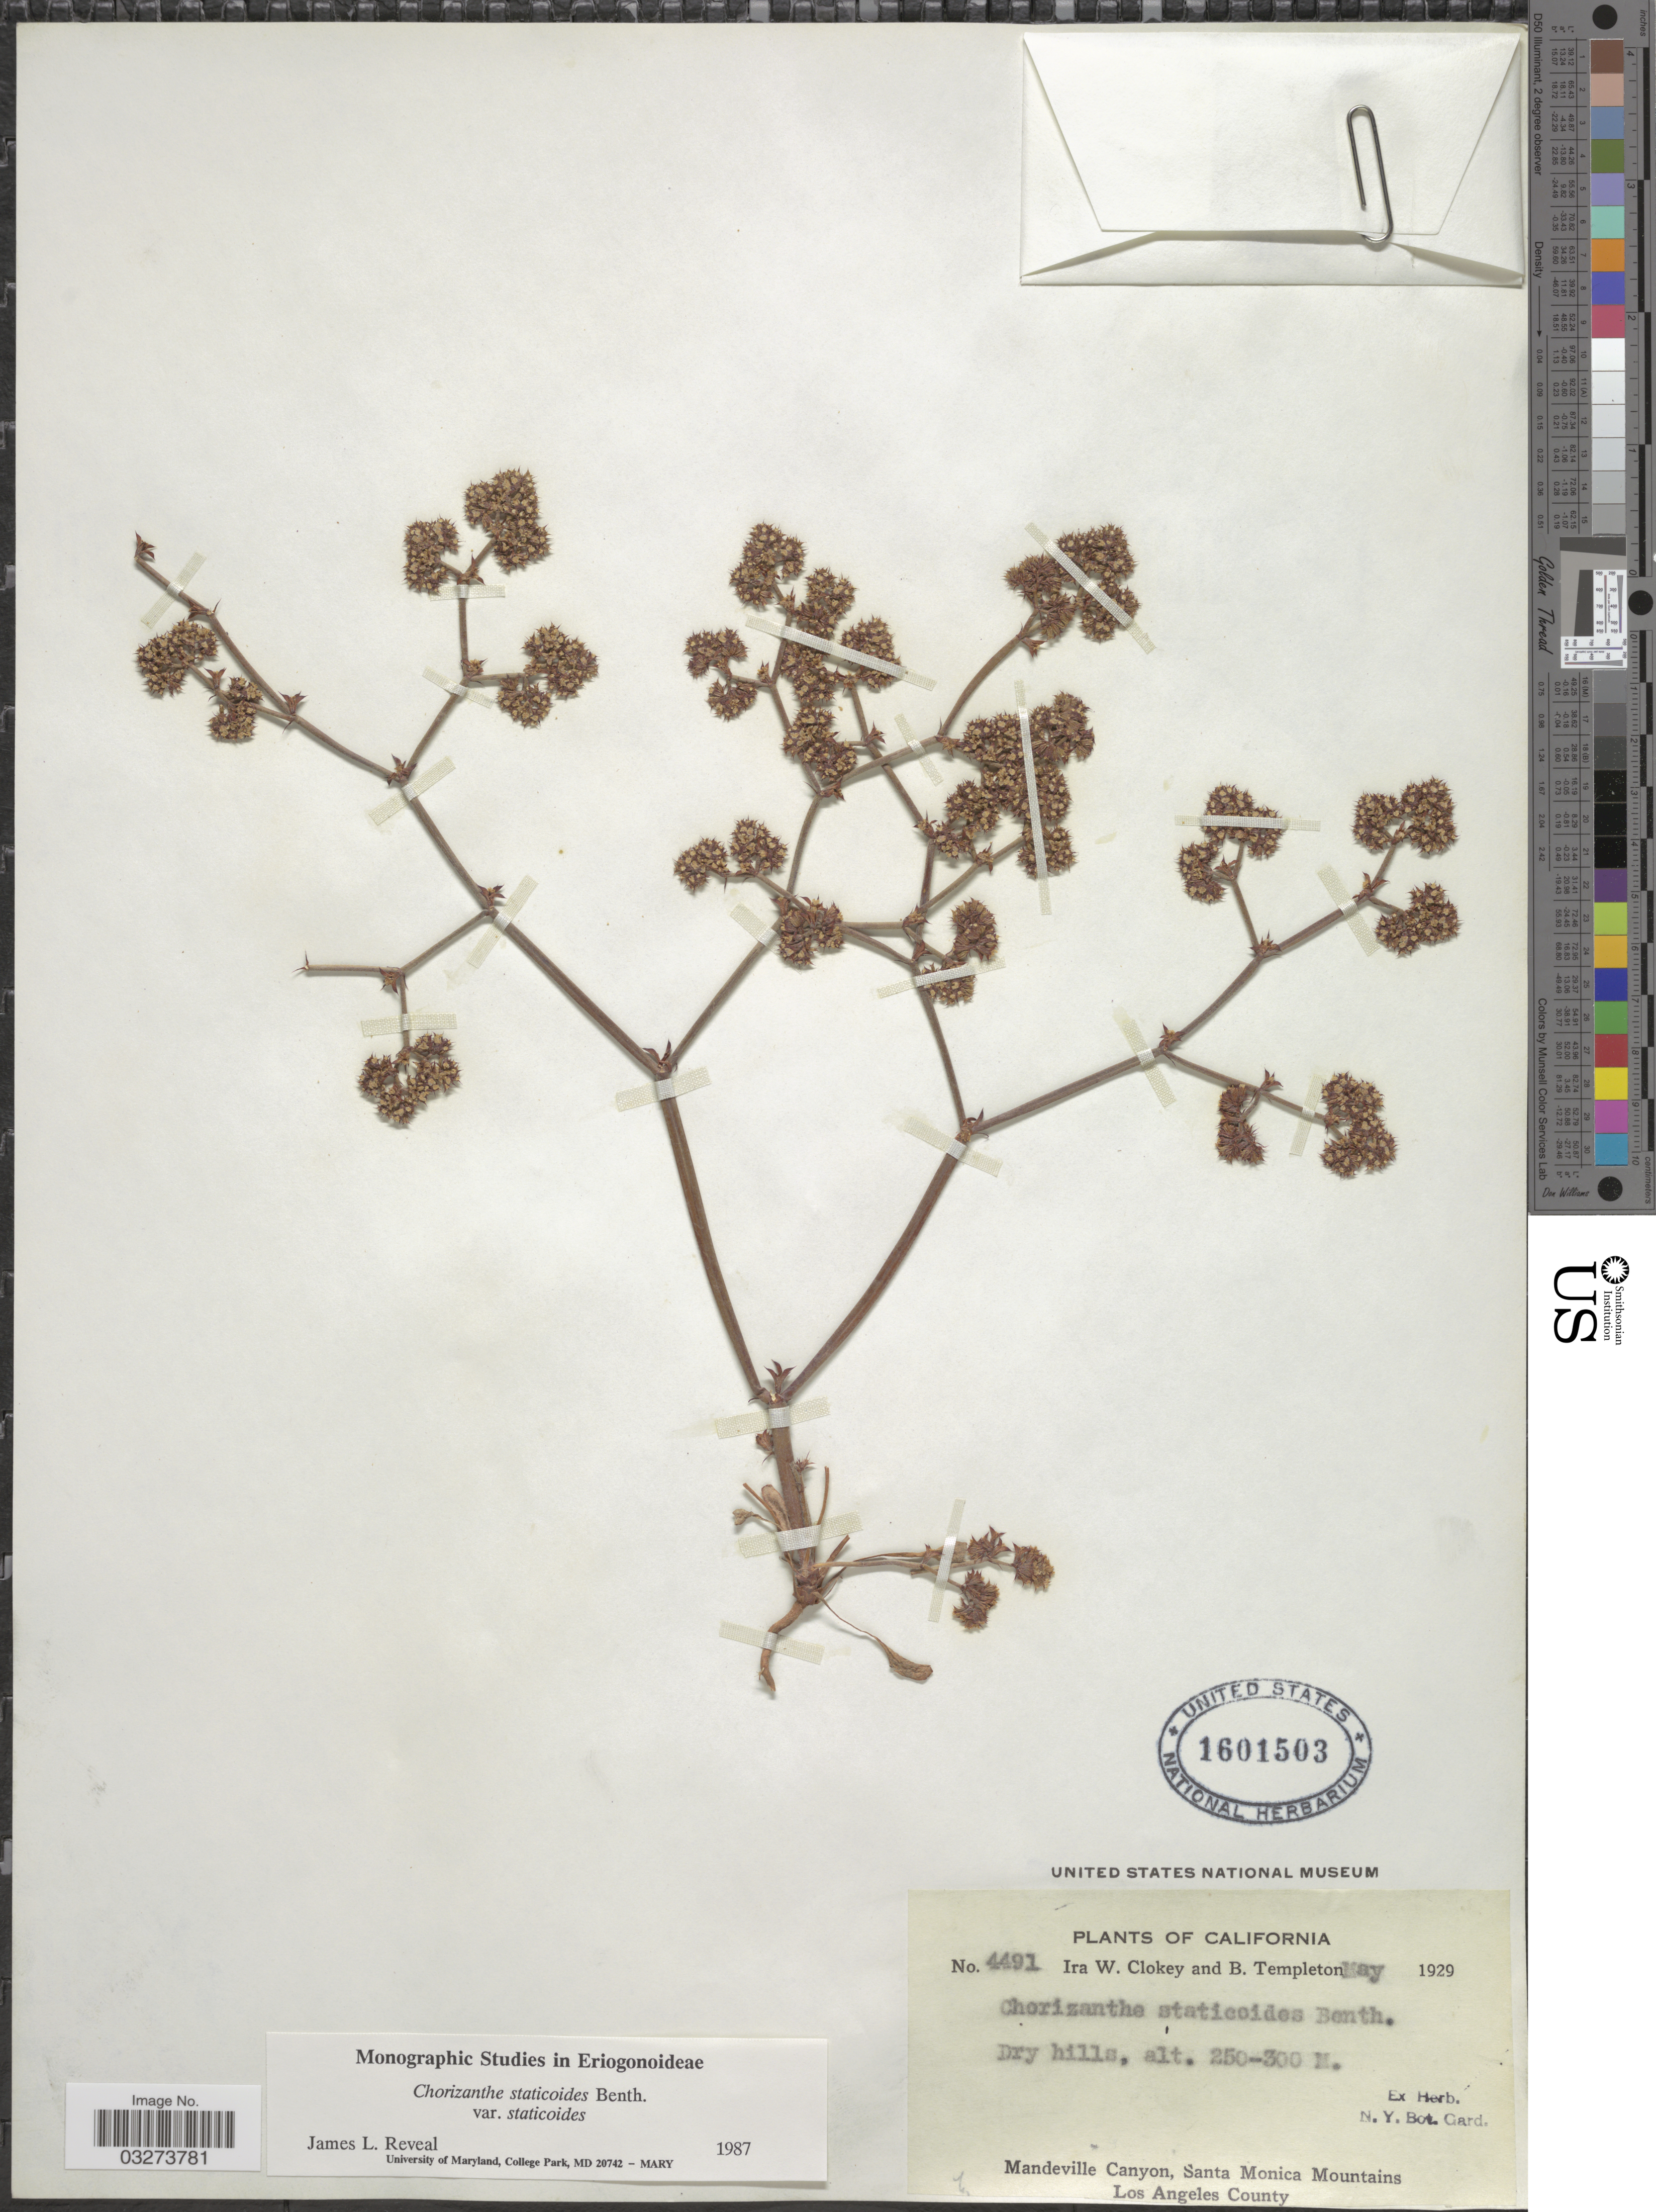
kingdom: Plantae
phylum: Tracheophyta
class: Magnoliopsida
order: Caryophyllales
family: Polygonaceae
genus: Chorizanthe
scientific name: Chorizanthe staticoides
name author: Benth.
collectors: I. W. Clokey & B. Templeton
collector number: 4491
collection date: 1929-05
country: United States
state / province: California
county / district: Los Angeles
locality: Dry hills, Mandeville Canyon, Santa Monica Mountains, Los Angeles County.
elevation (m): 250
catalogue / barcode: US 1601503